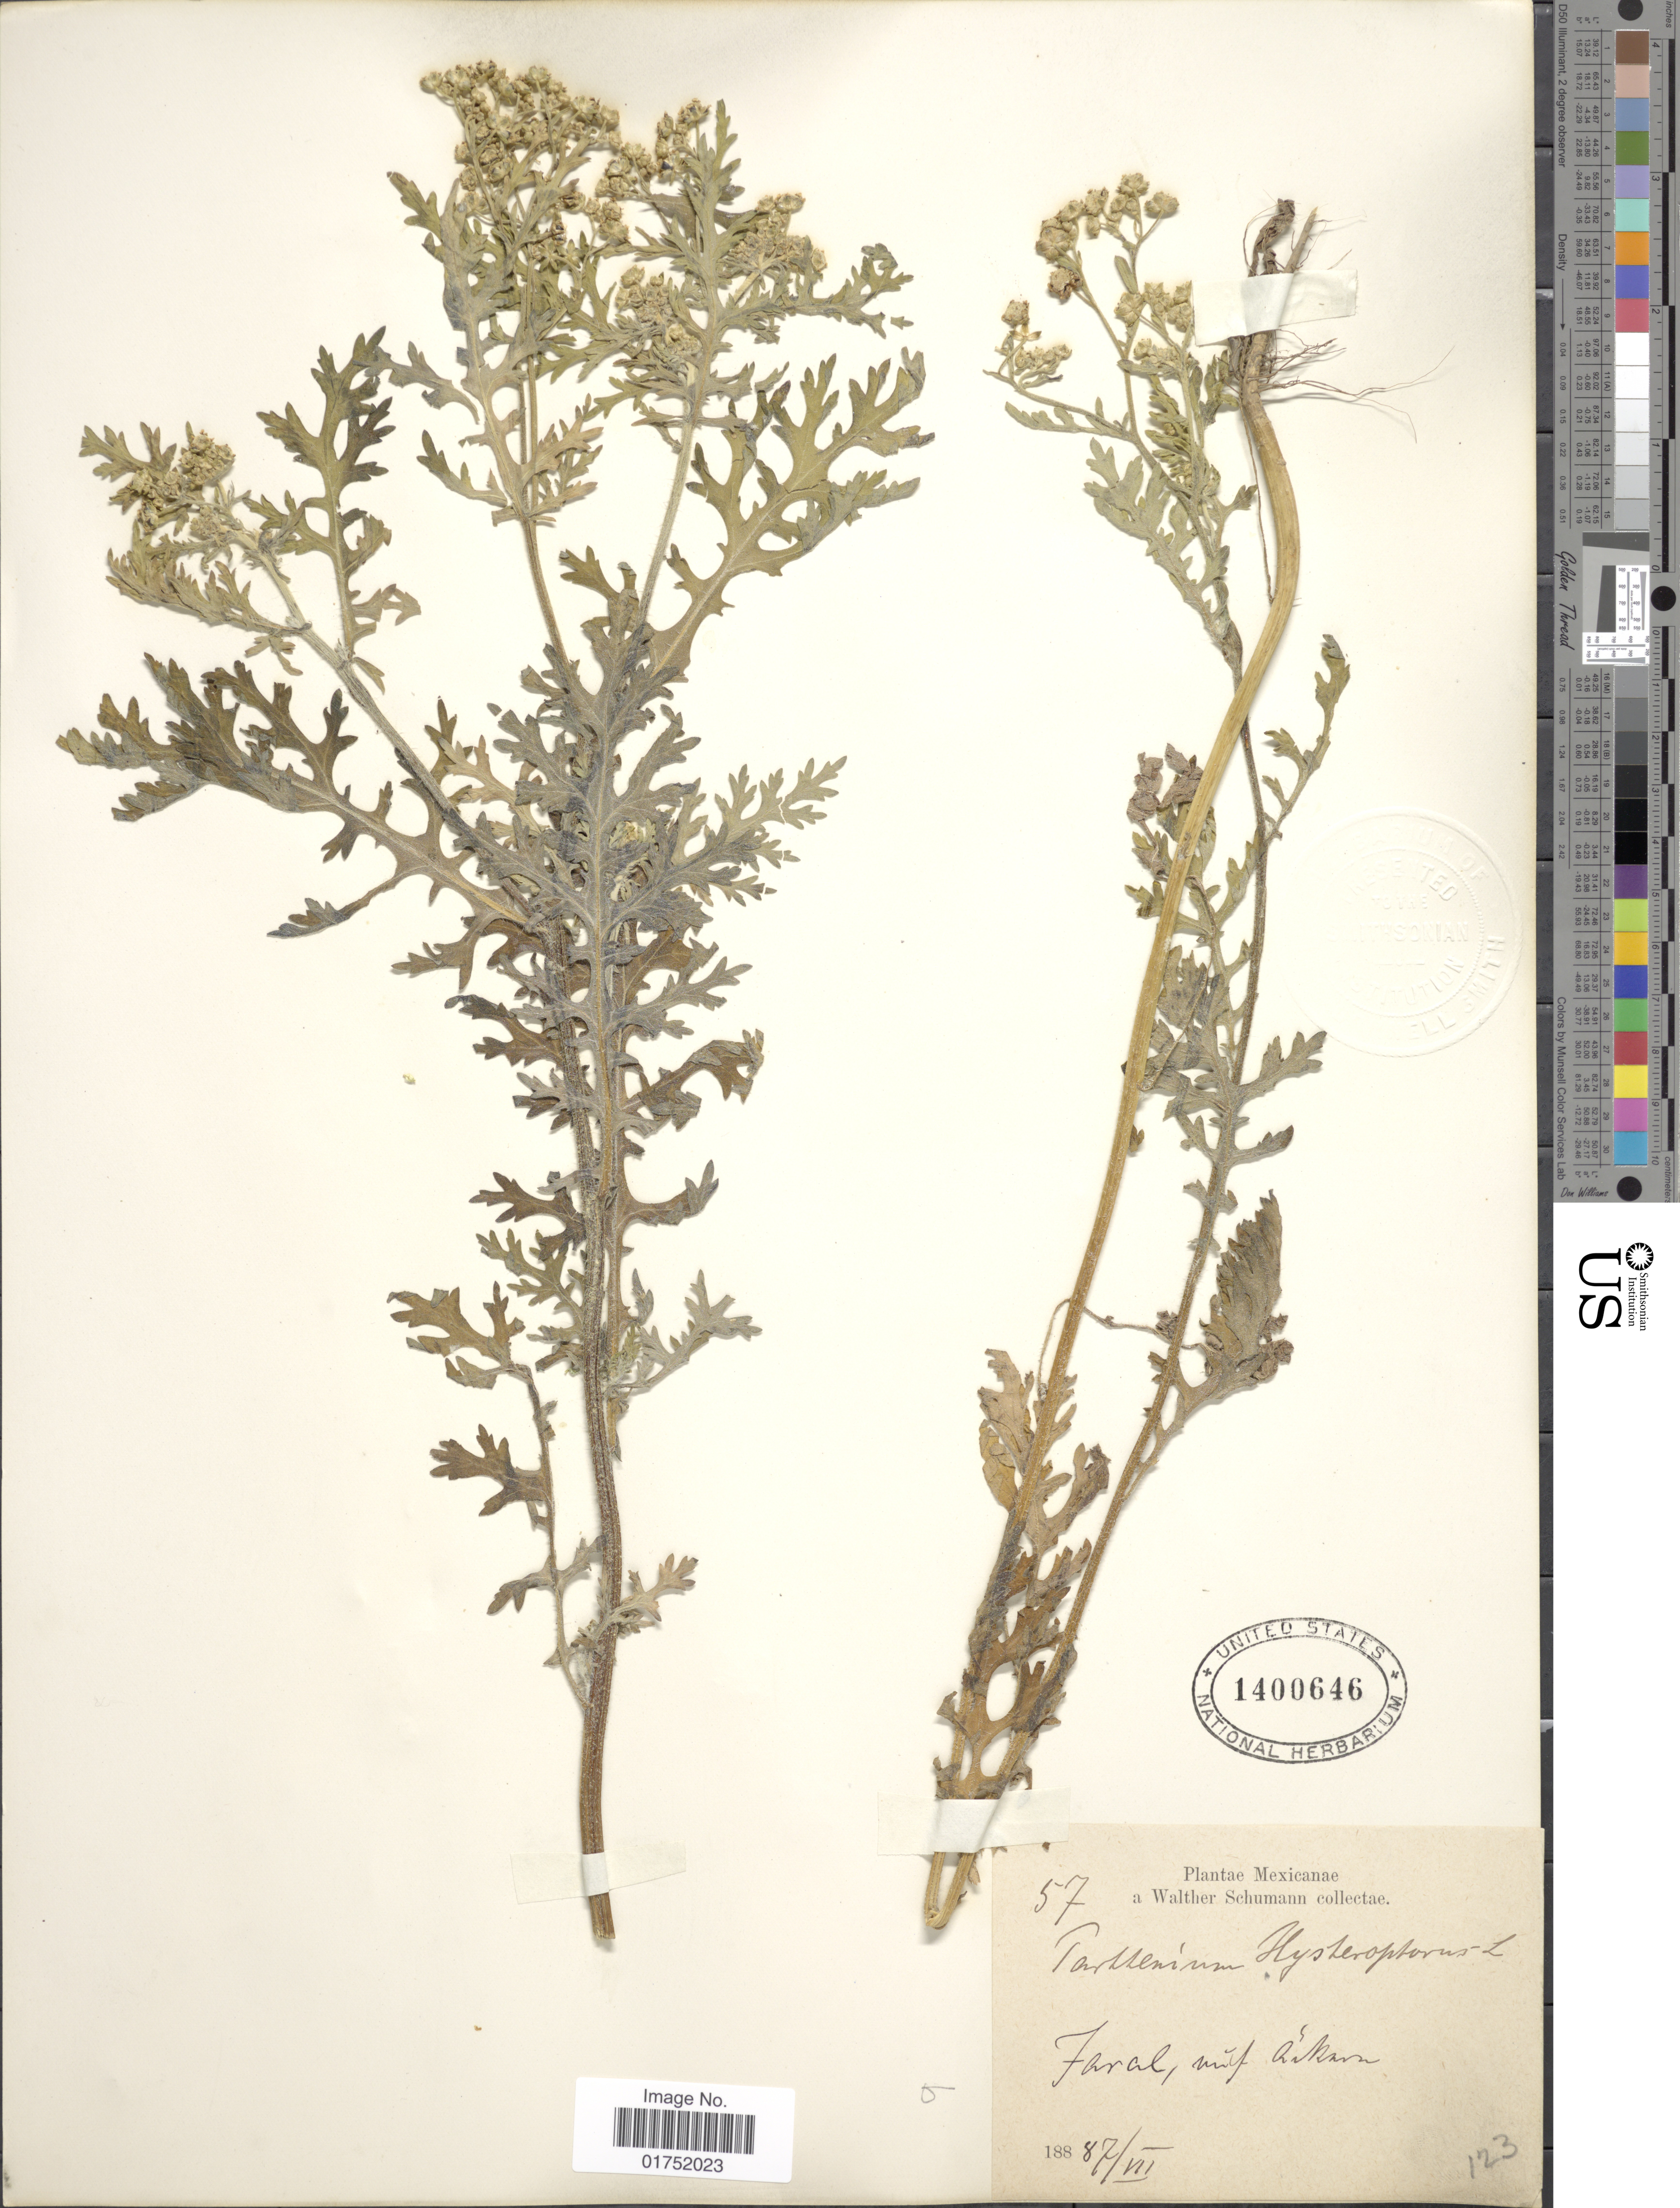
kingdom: Plantae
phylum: Tracheophyta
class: Magnoliopsida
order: Asterales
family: Asteraceae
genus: Parthenium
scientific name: Parthenium bipinnatifidum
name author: (Ortega) Rollins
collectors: W. Schumann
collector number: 57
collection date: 1887-07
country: Mexico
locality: Faral, auf Aikan [interpreted]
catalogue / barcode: US 1400646